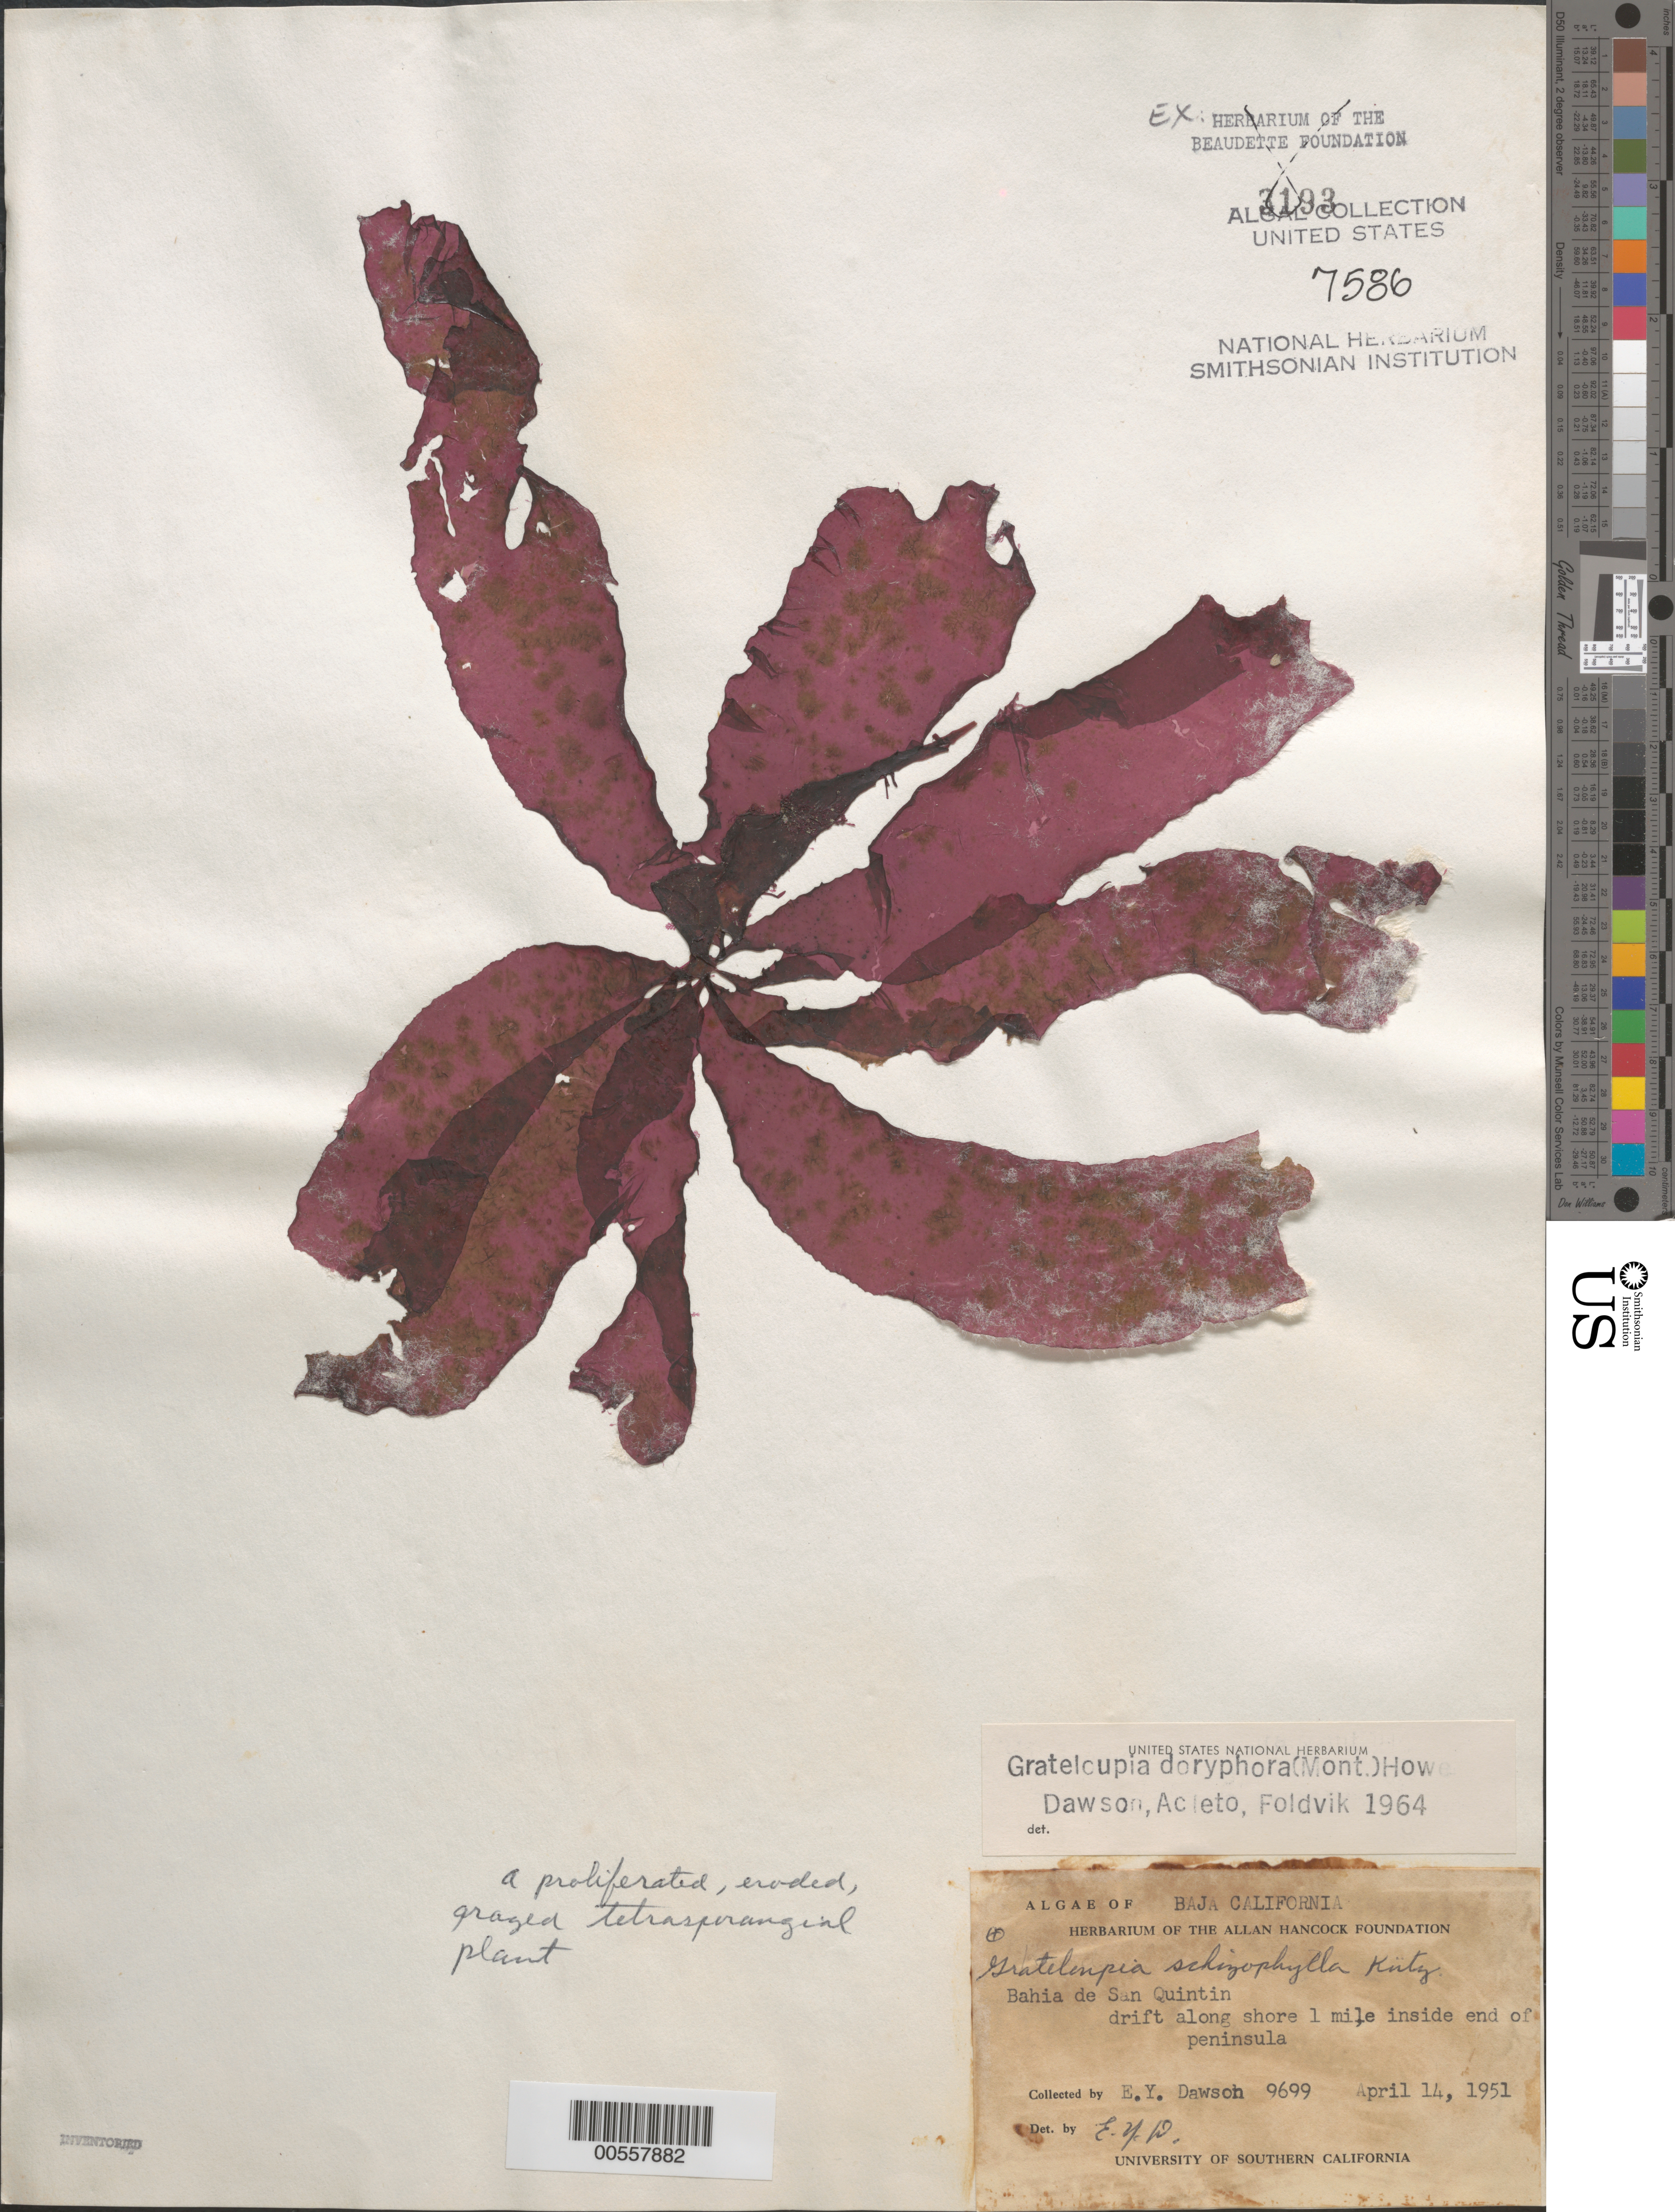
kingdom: Plantae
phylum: Rhodophyta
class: Florideophyceae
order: Halymeniales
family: Halymeniaceae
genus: Grateloupia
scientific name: Grateloupia doryphora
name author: (Mont.) Howe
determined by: Dawson, E. Y.; Acleto O., C.; Foldvik, N.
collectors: E. Y. Dawson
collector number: EYD 9699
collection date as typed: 14 Apr 1951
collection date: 1951-04-14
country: Mexico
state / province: Baja California Norte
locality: Bahia de San Quintin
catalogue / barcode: US 7586